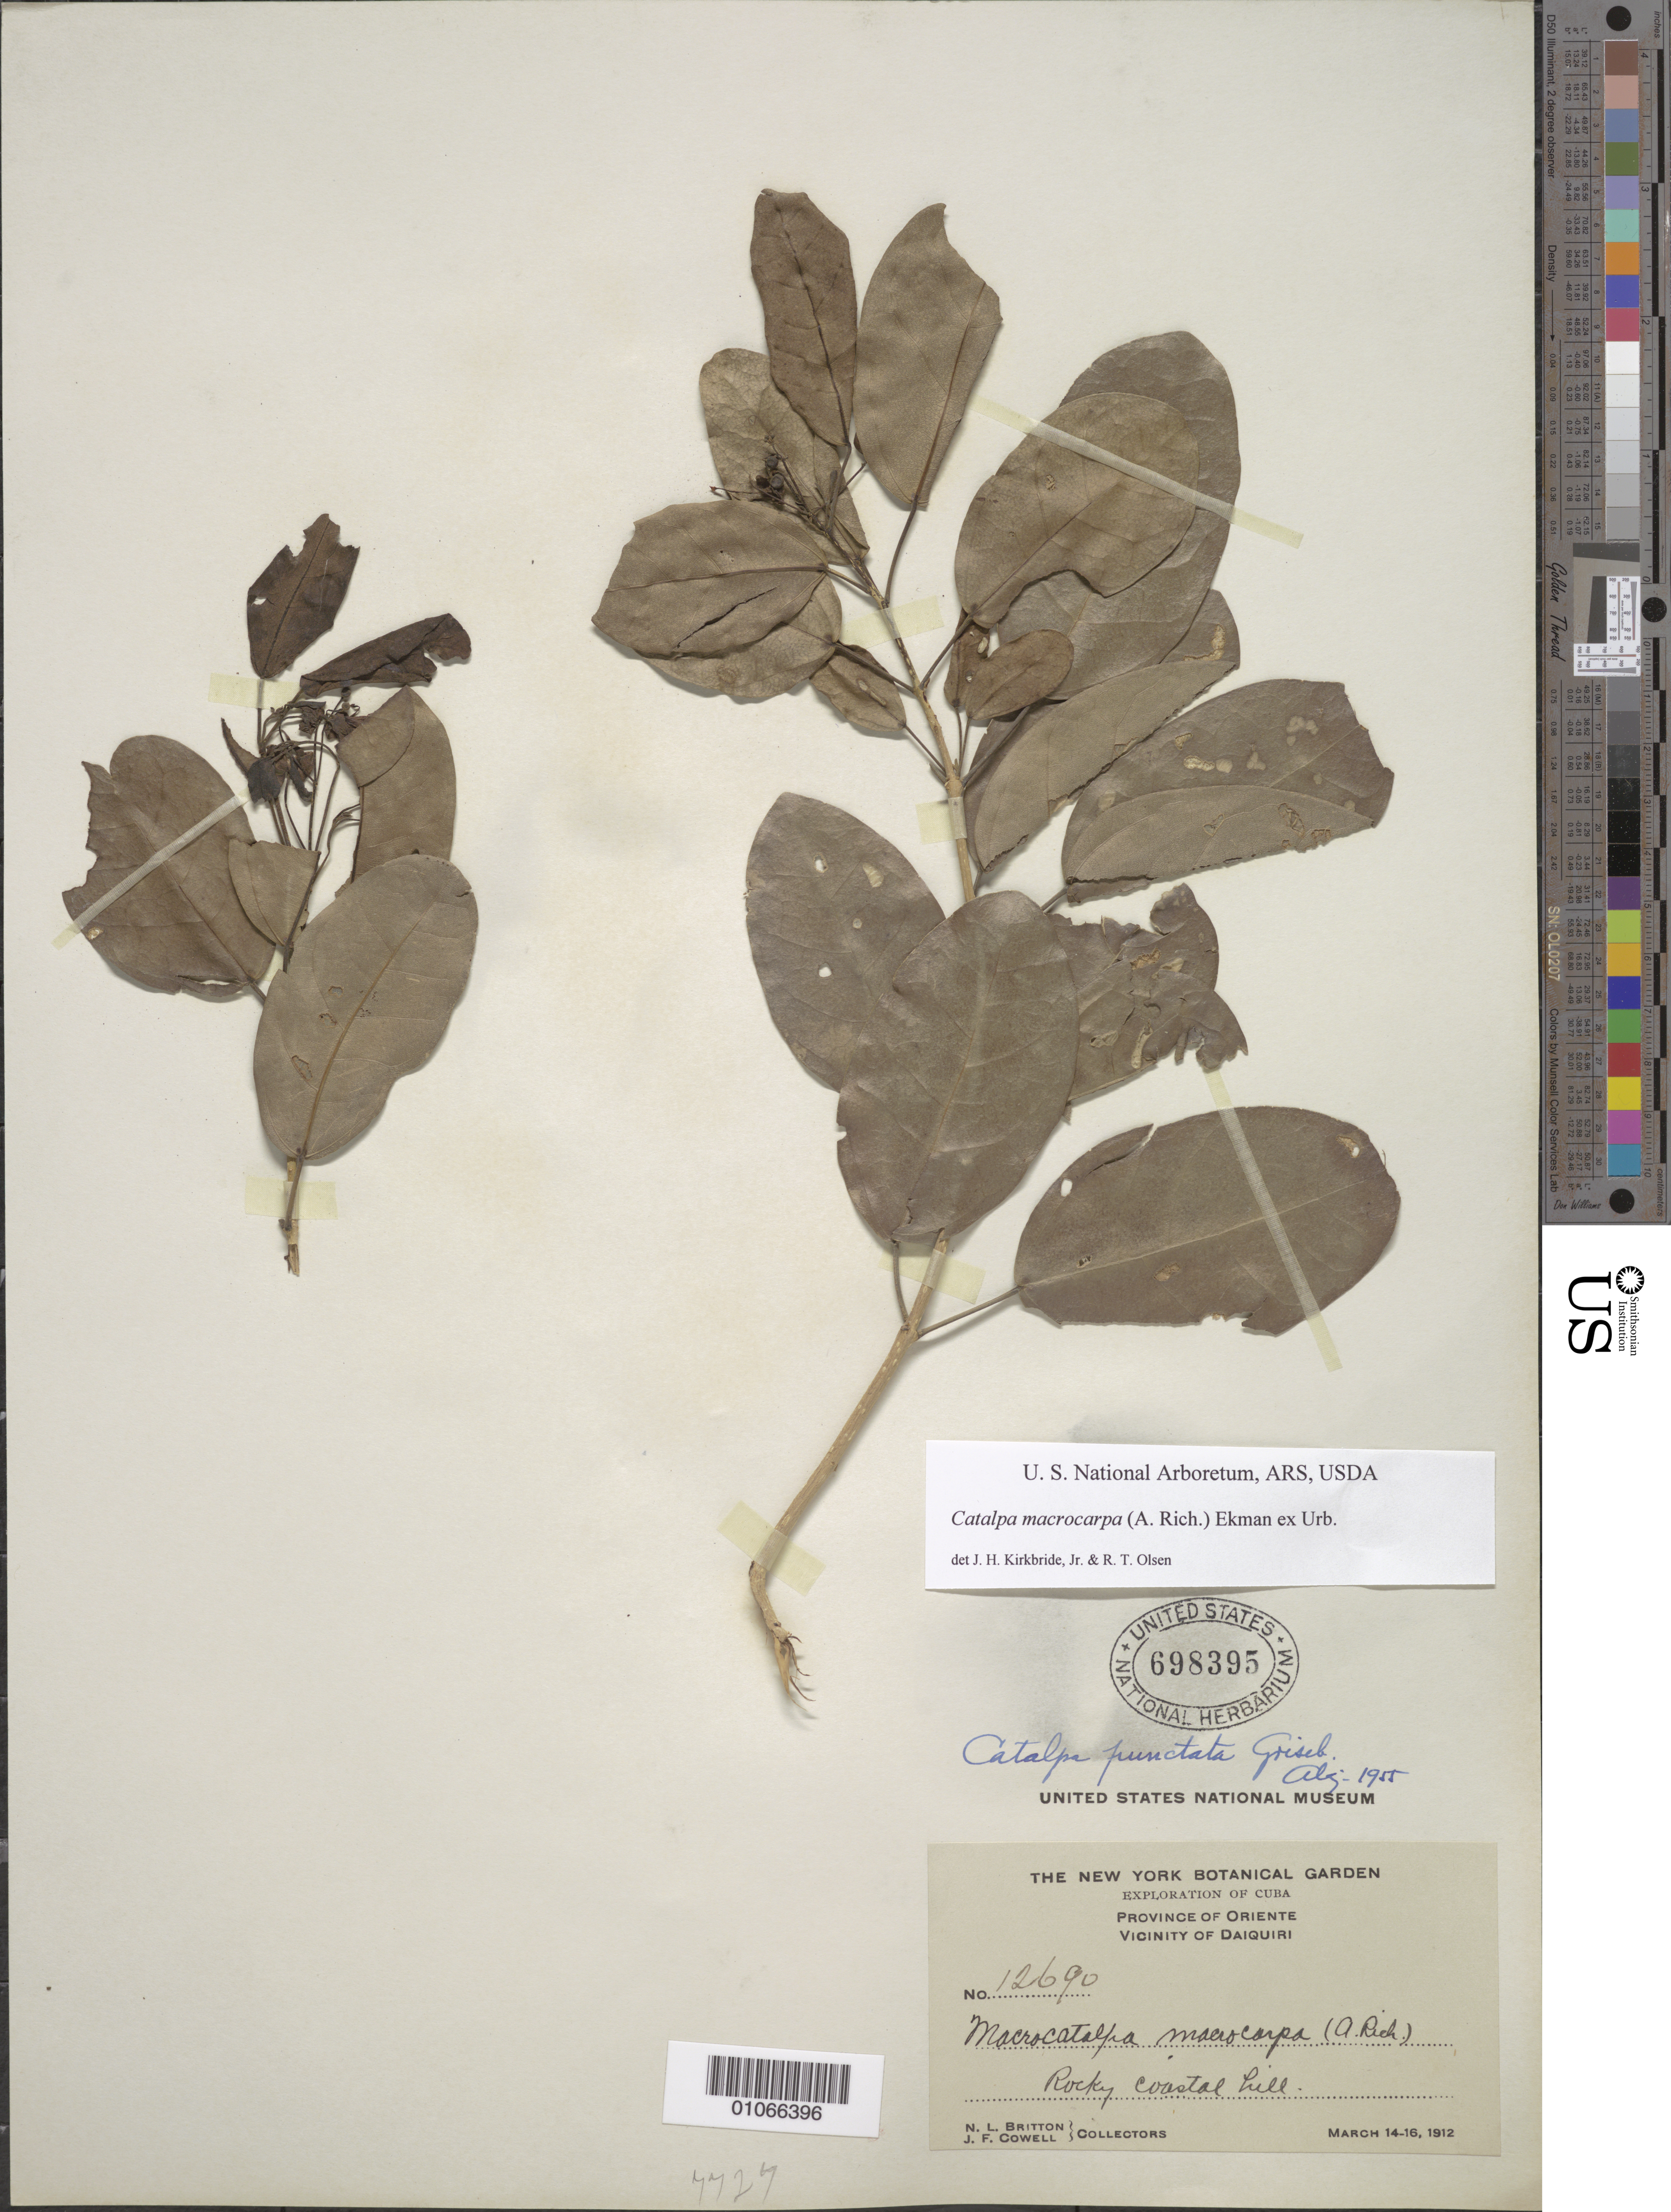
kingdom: Plantae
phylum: Tracheophyta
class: Magnoliopsida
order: Lamiales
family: Bignoniaceae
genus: Catalpa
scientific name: Catalpa punctata Griseb., nom. illeg.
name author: Griseb.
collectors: N. Britton & J. F. Cowell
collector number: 12690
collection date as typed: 14 Mar 1912 to 16 Mar 1912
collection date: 1912-03-14/1912-03-16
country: Cuba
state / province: Oriente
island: Cuba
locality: Vicinity of Daiquiri, rocky coastal hill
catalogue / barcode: US 698395